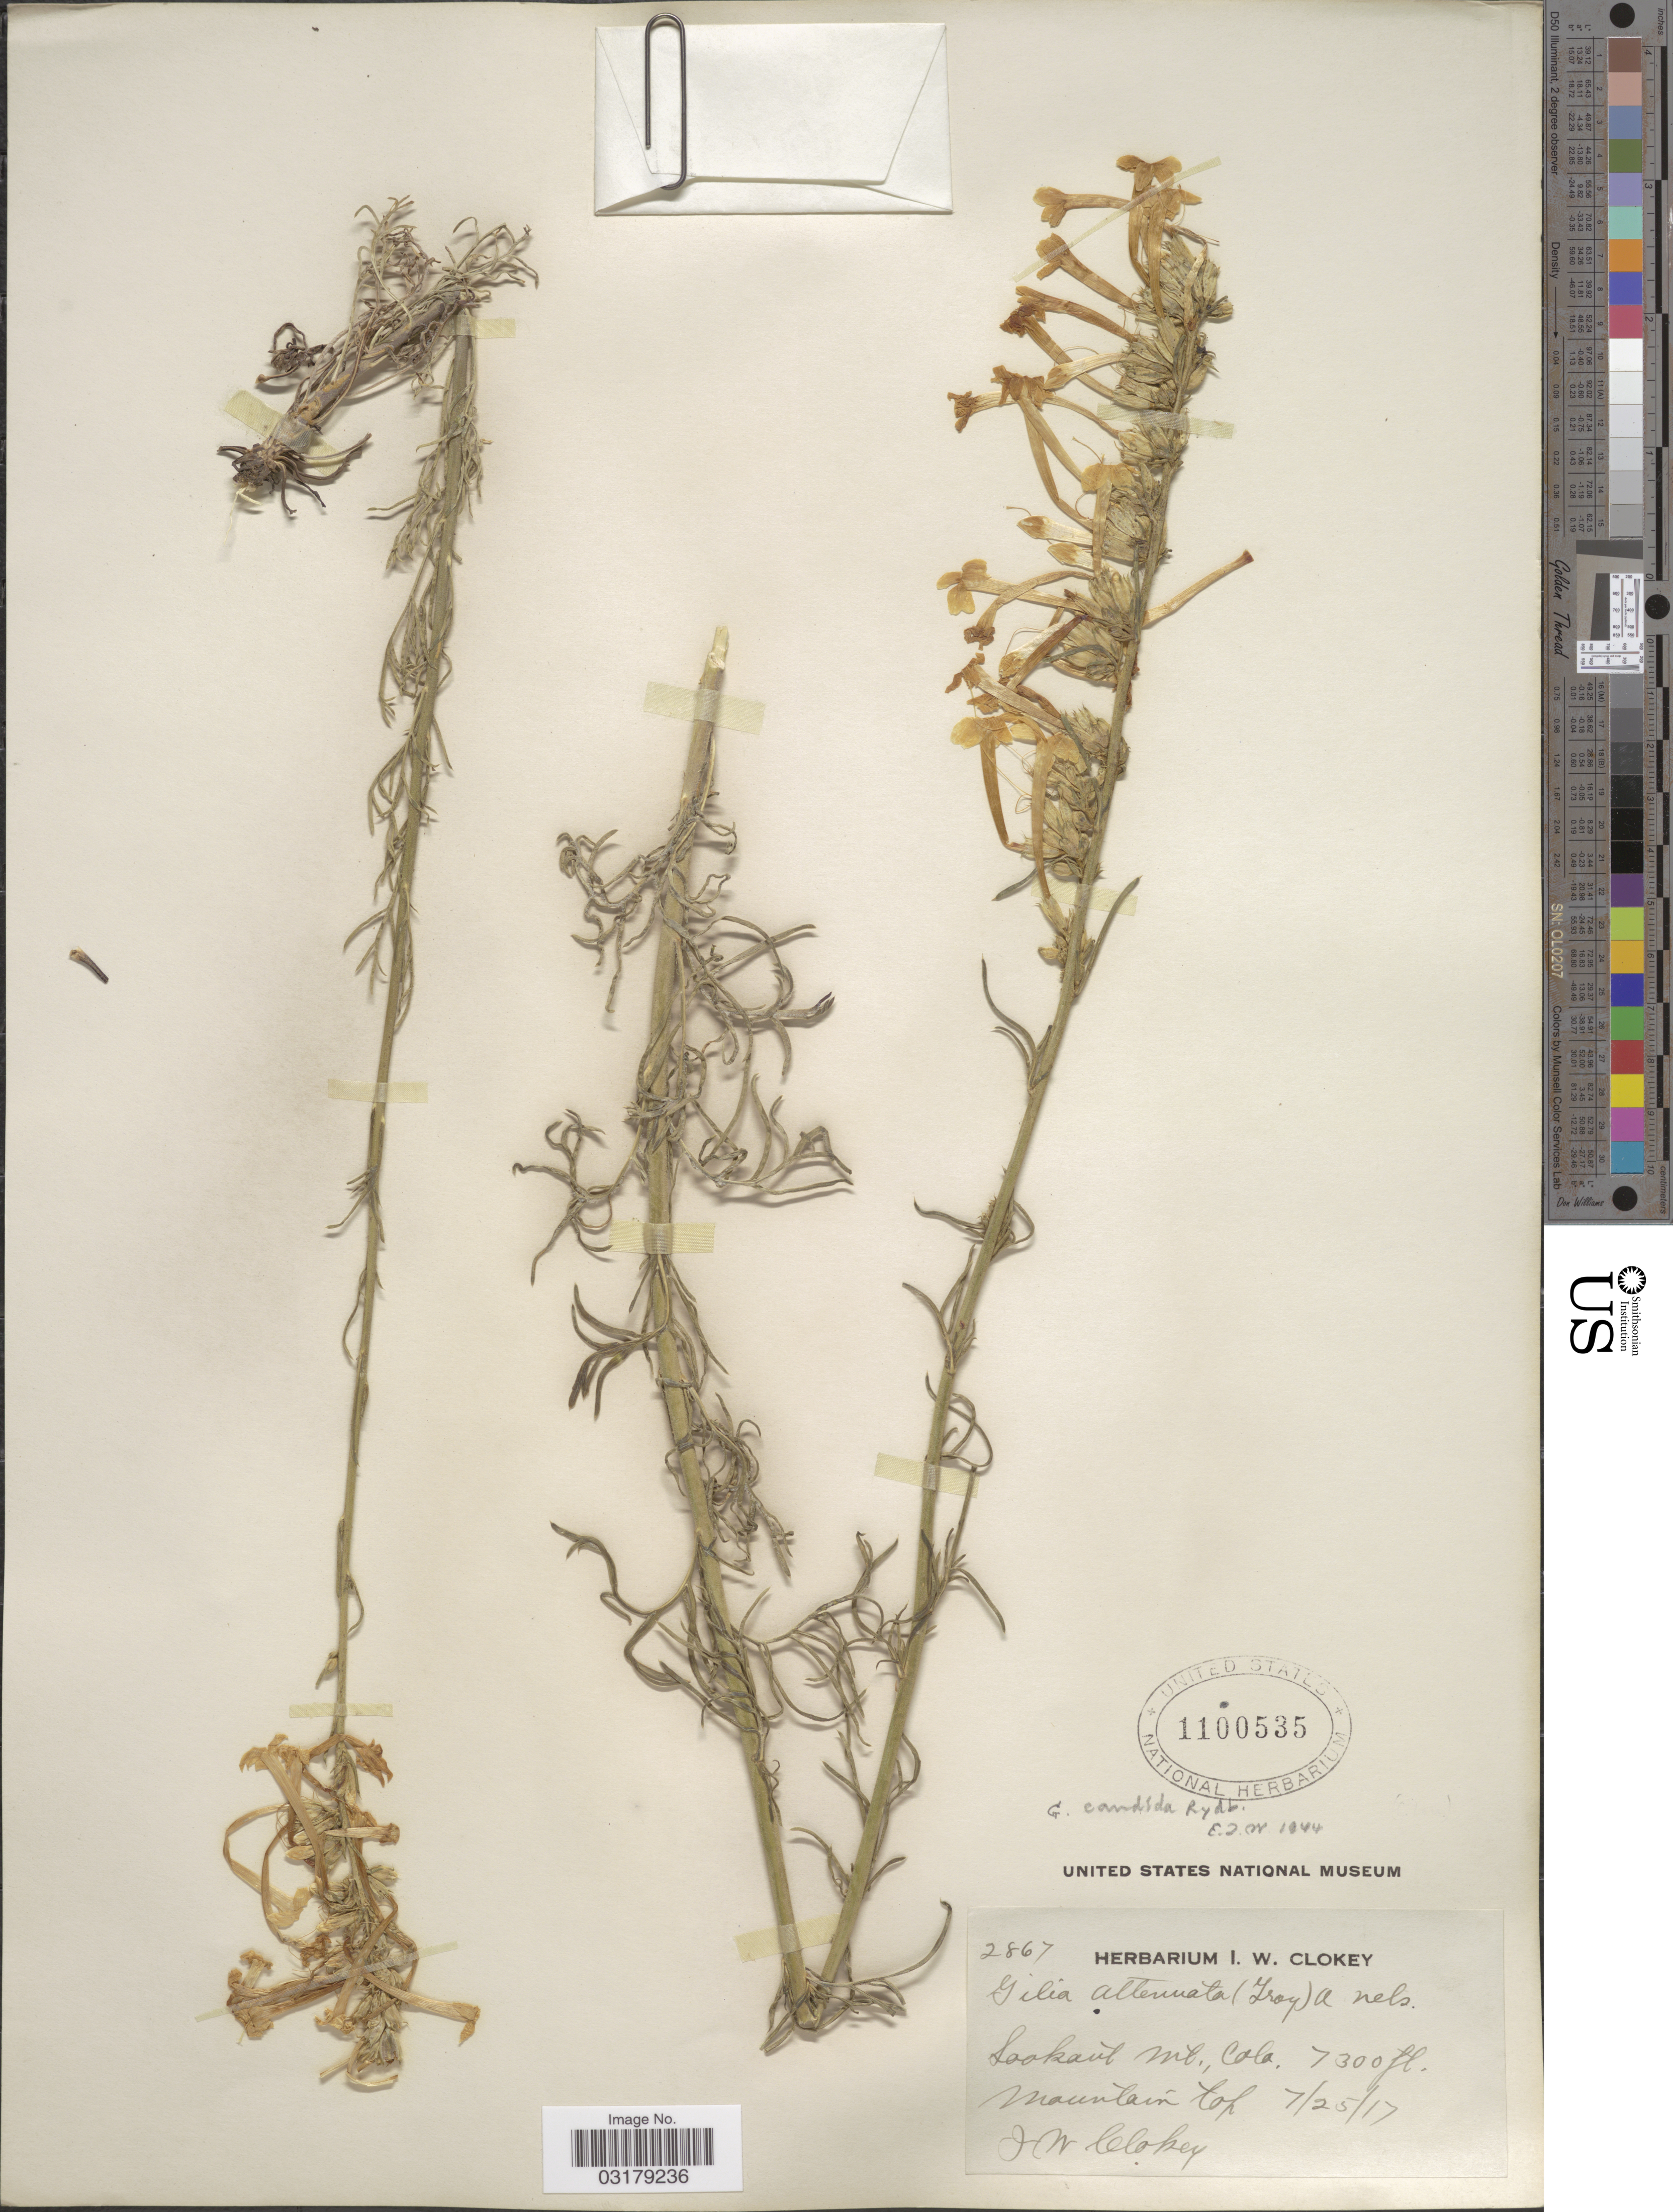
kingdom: Plantae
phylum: Tracheophyta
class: Magnoliopsida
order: Ericales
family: Polemoniaceae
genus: Ipomopsis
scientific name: Ipomopsis aggregata subsp. candida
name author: (Rydb.) V.E. Grant & A.D. Grant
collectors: I. W. Clokey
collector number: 2867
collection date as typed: Transcribed d/m/y: 25/7/17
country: United States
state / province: Colorado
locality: Lookout Mt. Mountain top.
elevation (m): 2225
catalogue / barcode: US 1100535